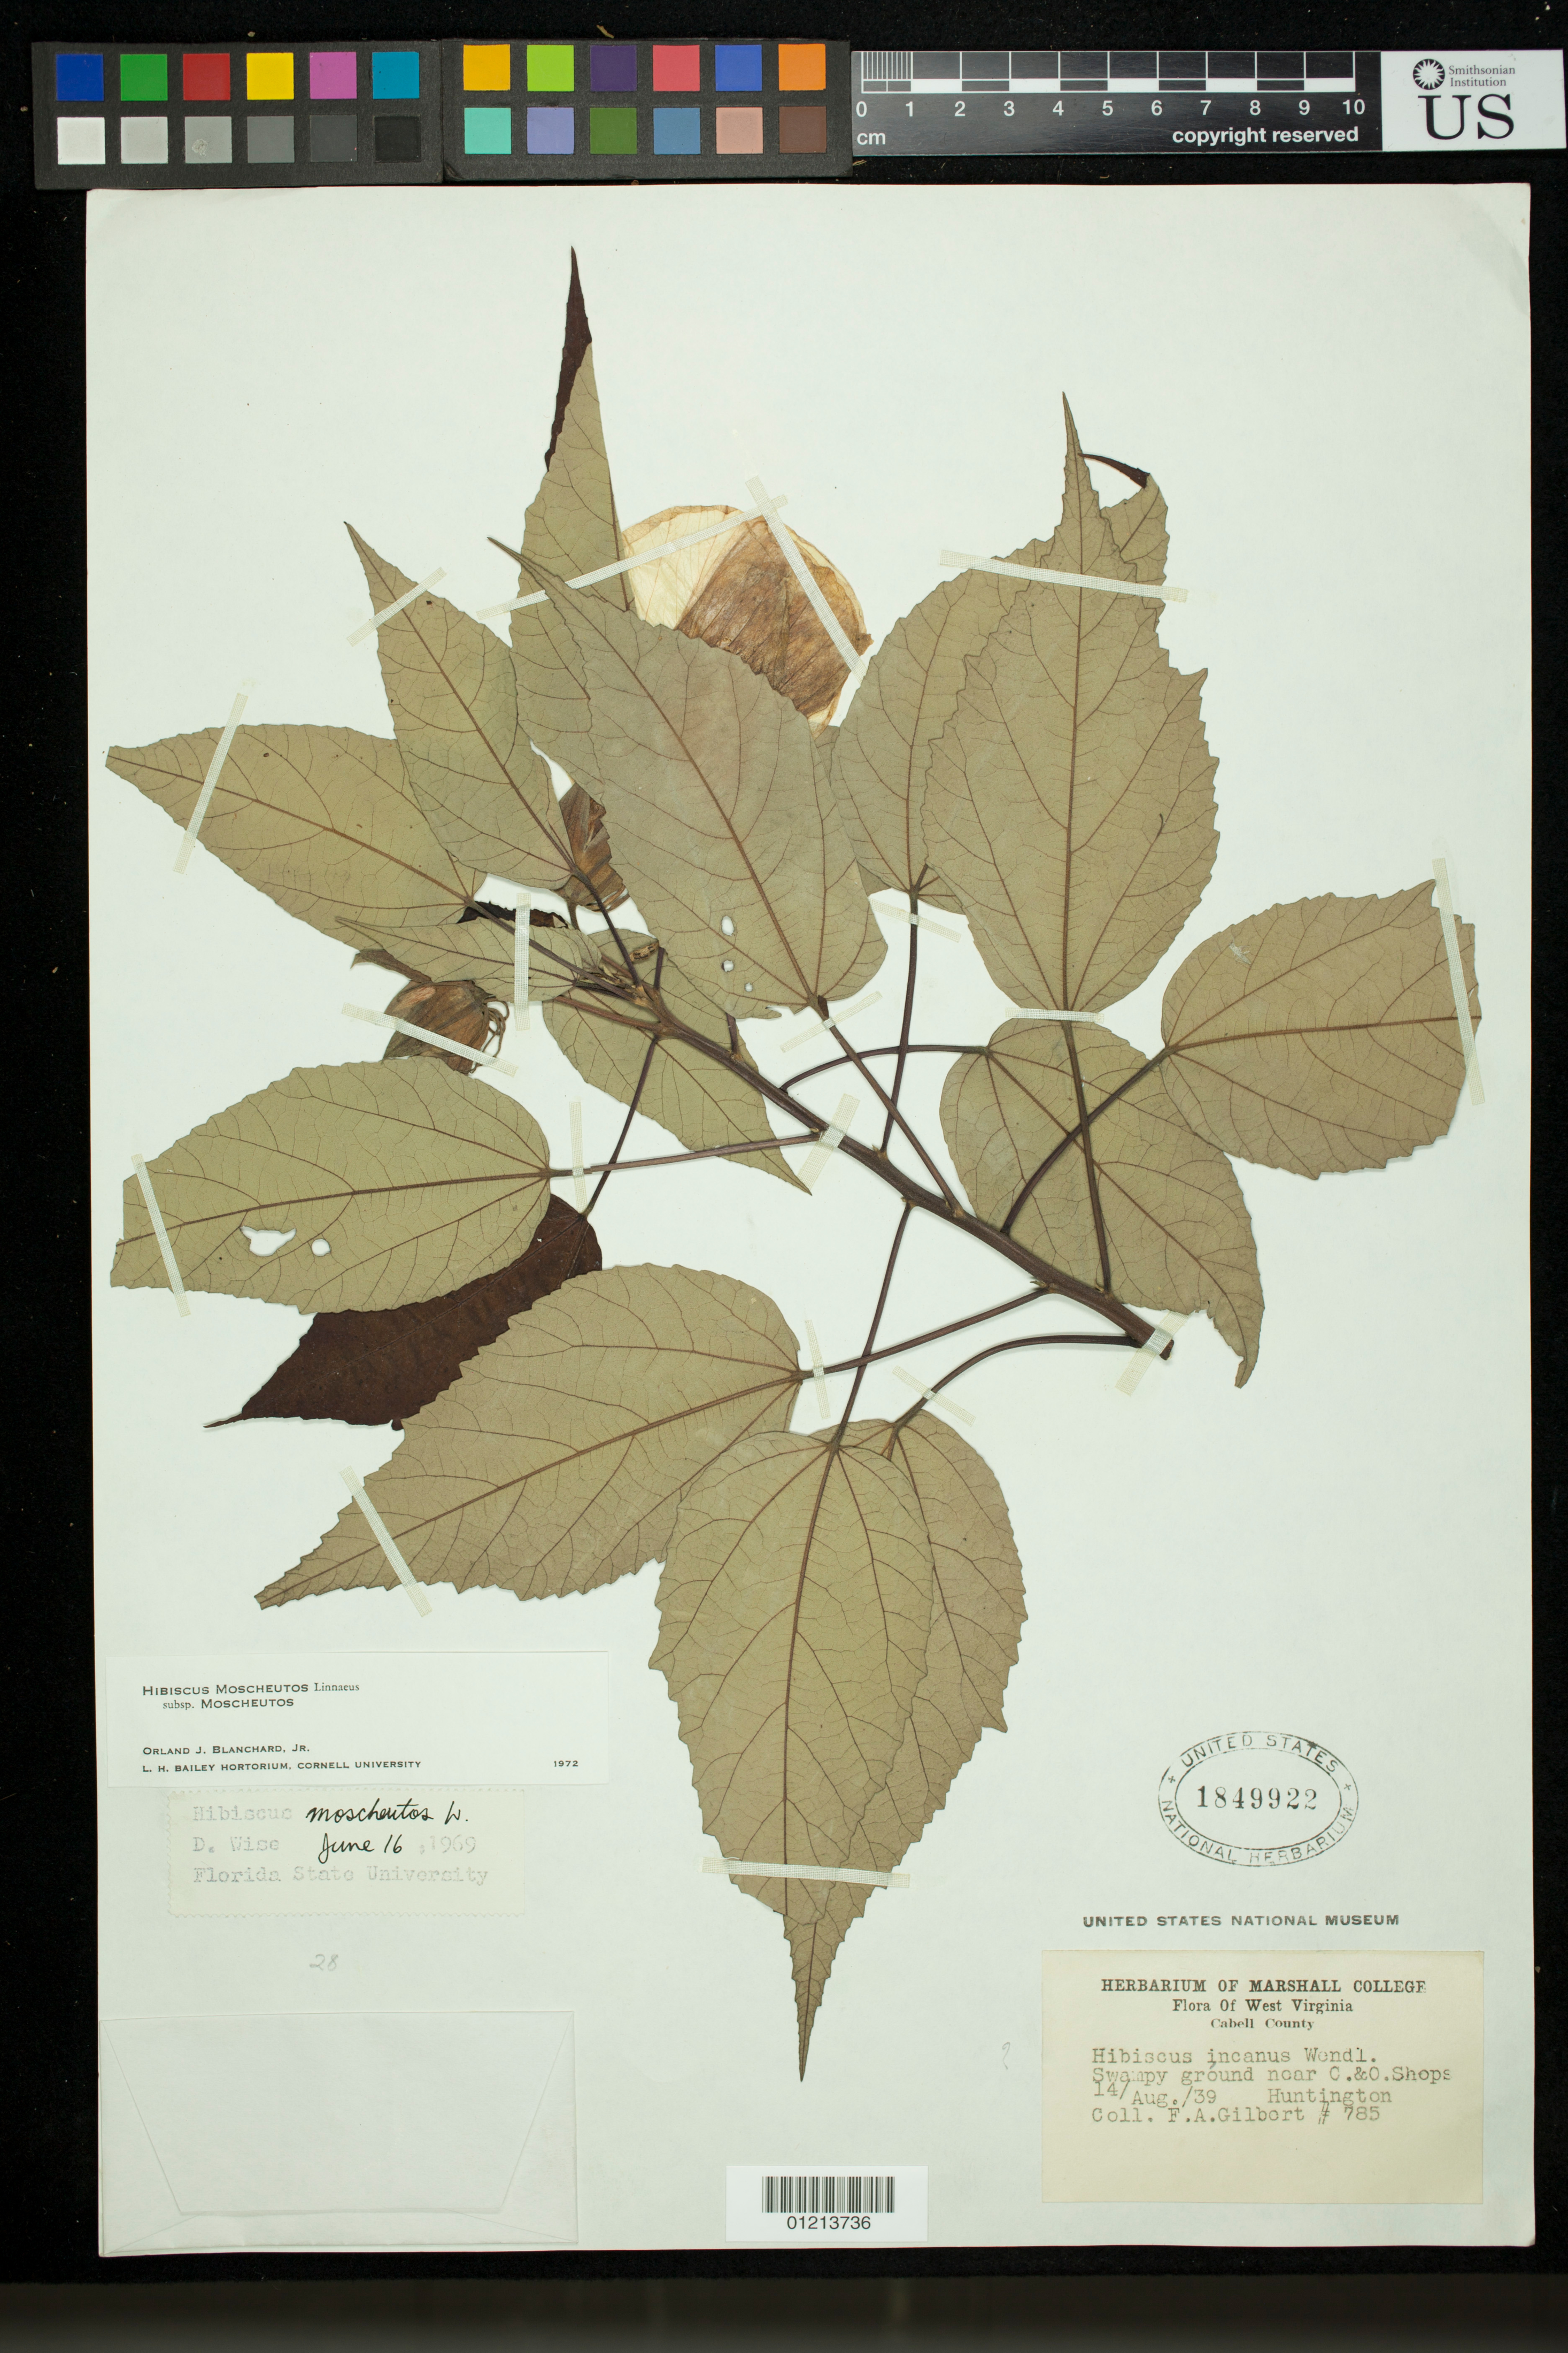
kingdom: Plantae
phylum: Tracheophyta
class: Magnoliopsida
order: Malvales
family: Malvaceae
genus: Hibiscus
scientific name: Hibiscus moscheutos subsp. moscheutos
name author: L.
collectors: F. A. Gilbert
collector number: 785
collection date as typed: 14 Aug 1939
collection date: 1939-08-14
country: United States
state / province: West Virginia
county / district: Cabell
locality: West Virginia, Cabell County: Swampy ground near C.& O. Shops. Huntington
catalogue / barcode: US 1849922